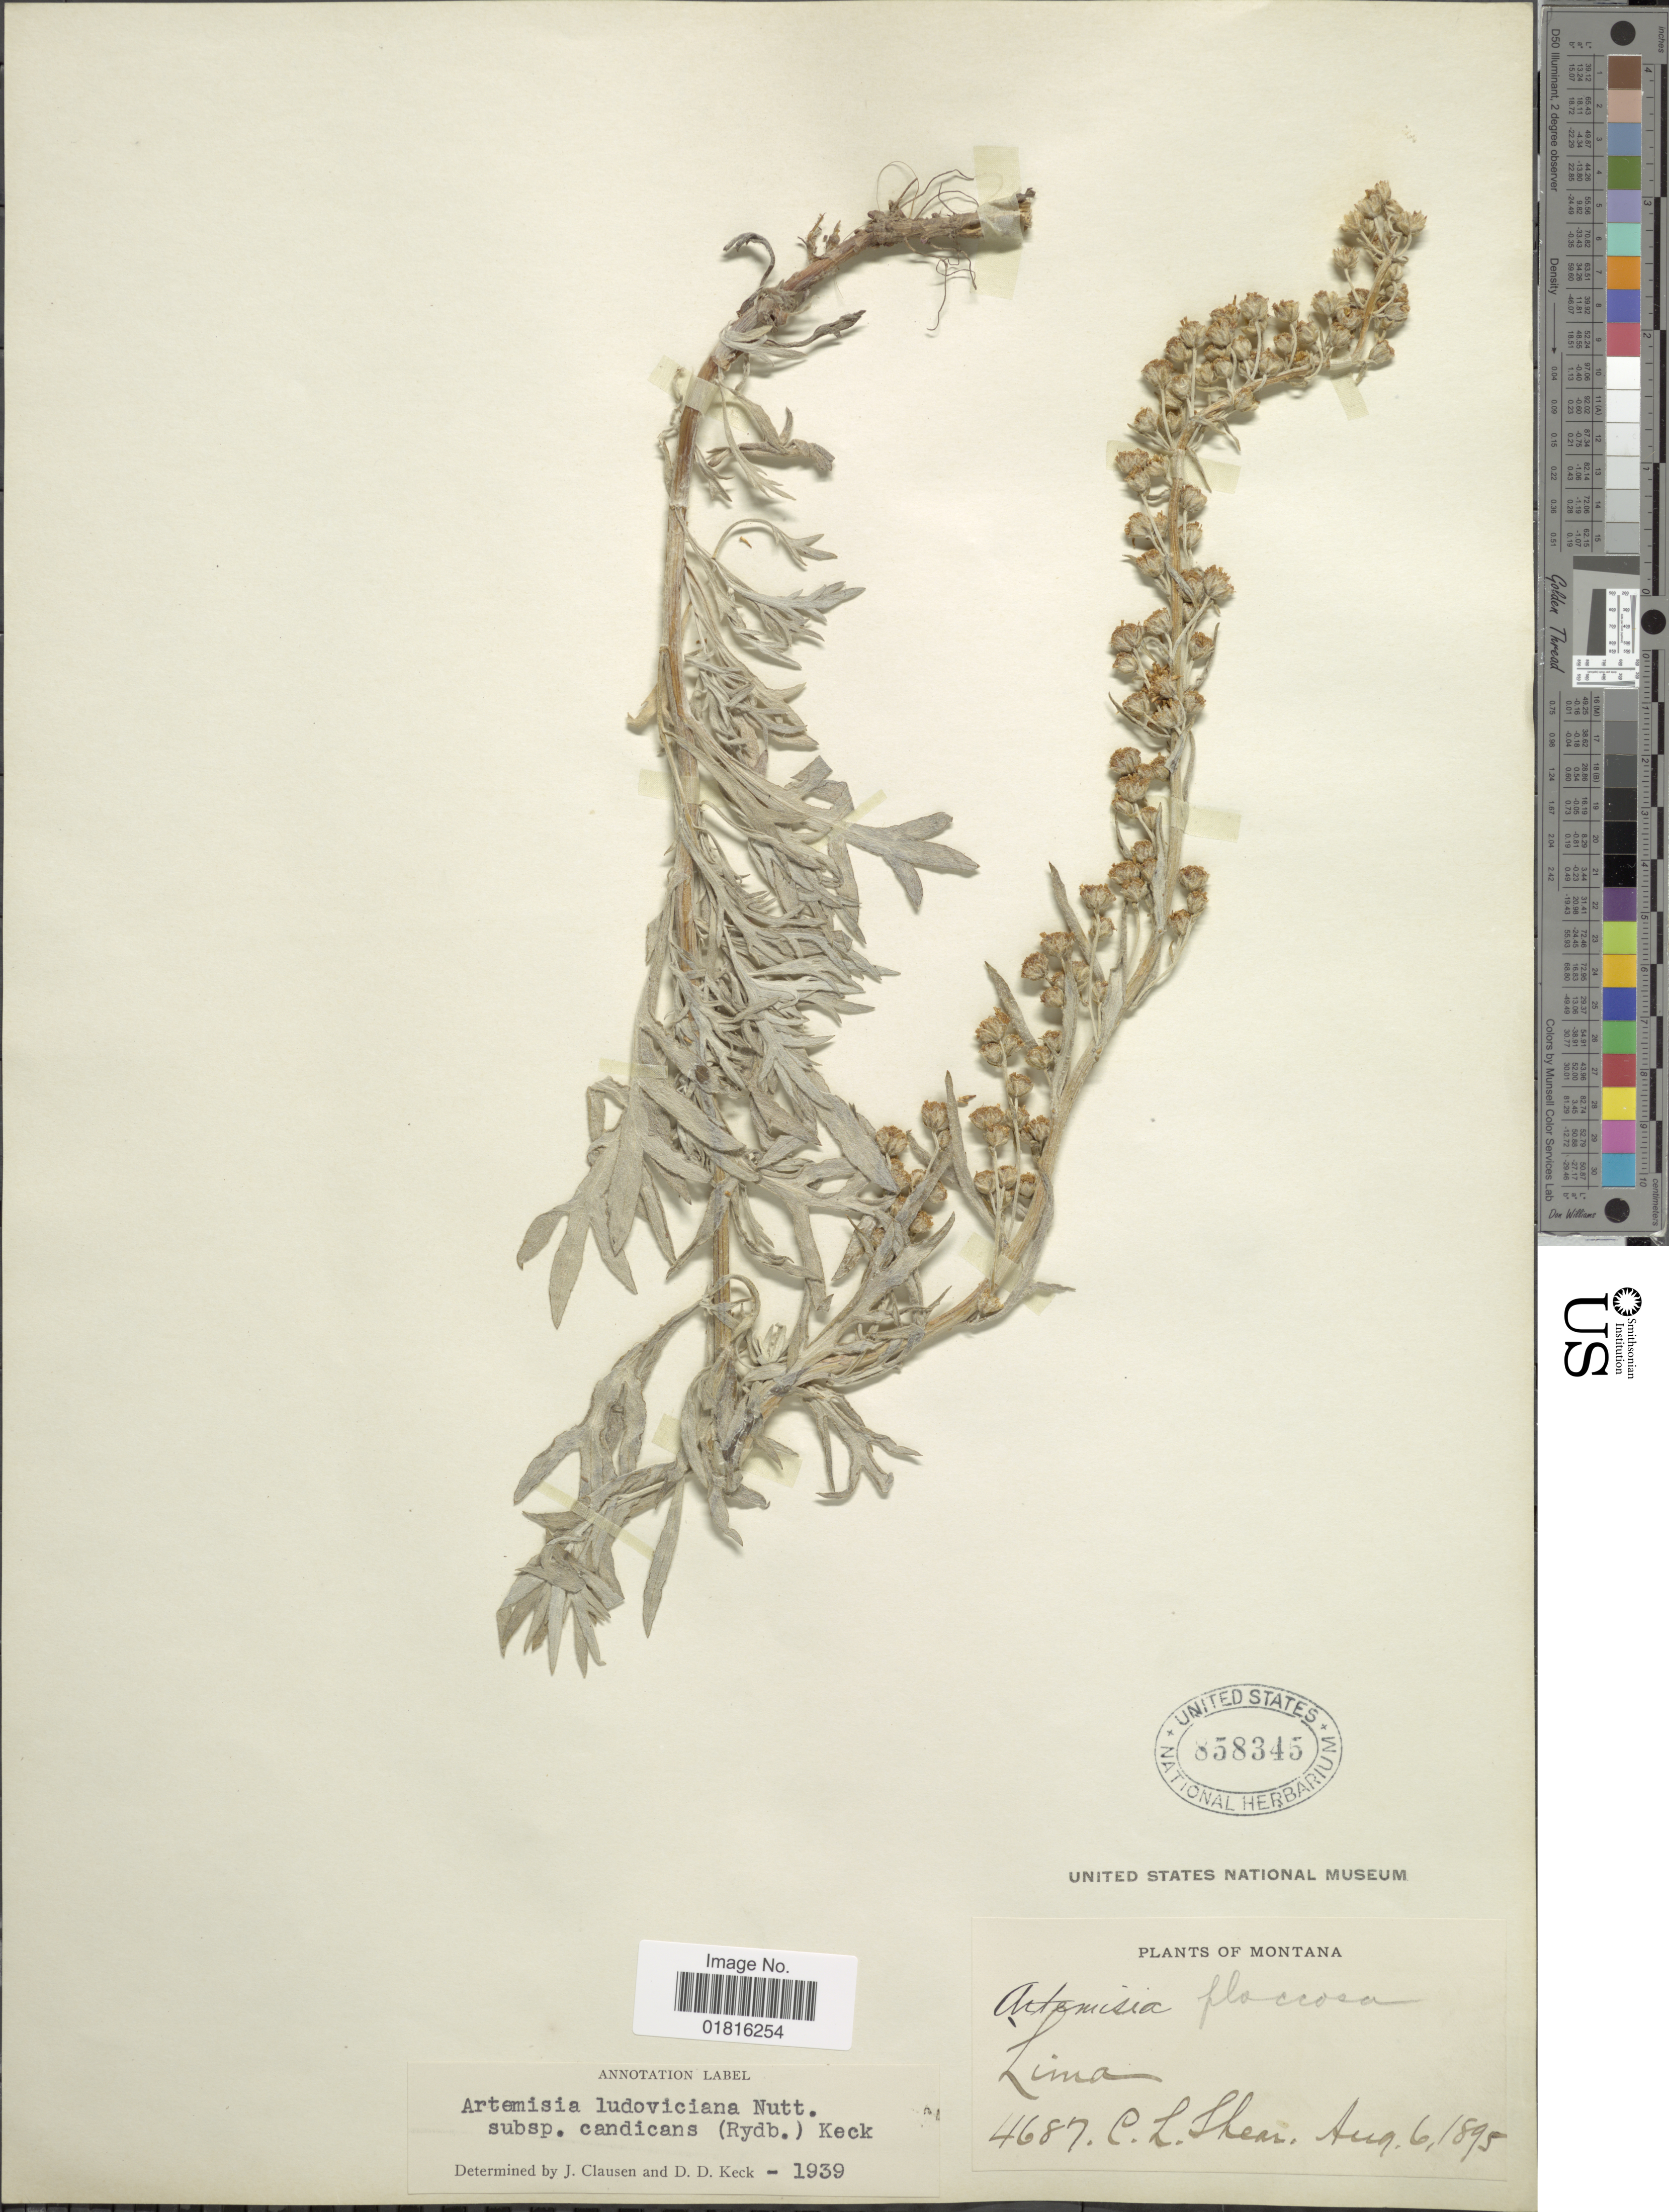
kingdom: Plantae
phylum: Tracheophyta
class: Magnoliopsida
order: Asterales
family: Asteraceae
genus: Artemisia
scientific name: Artemisia ludoviciana subsp. candicans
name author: (Rydb.) D.D. Keck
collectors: C. L. Shear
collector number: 4687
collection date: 1895-08-06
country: United States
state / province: Montana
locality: Lima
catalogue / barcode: US 858345